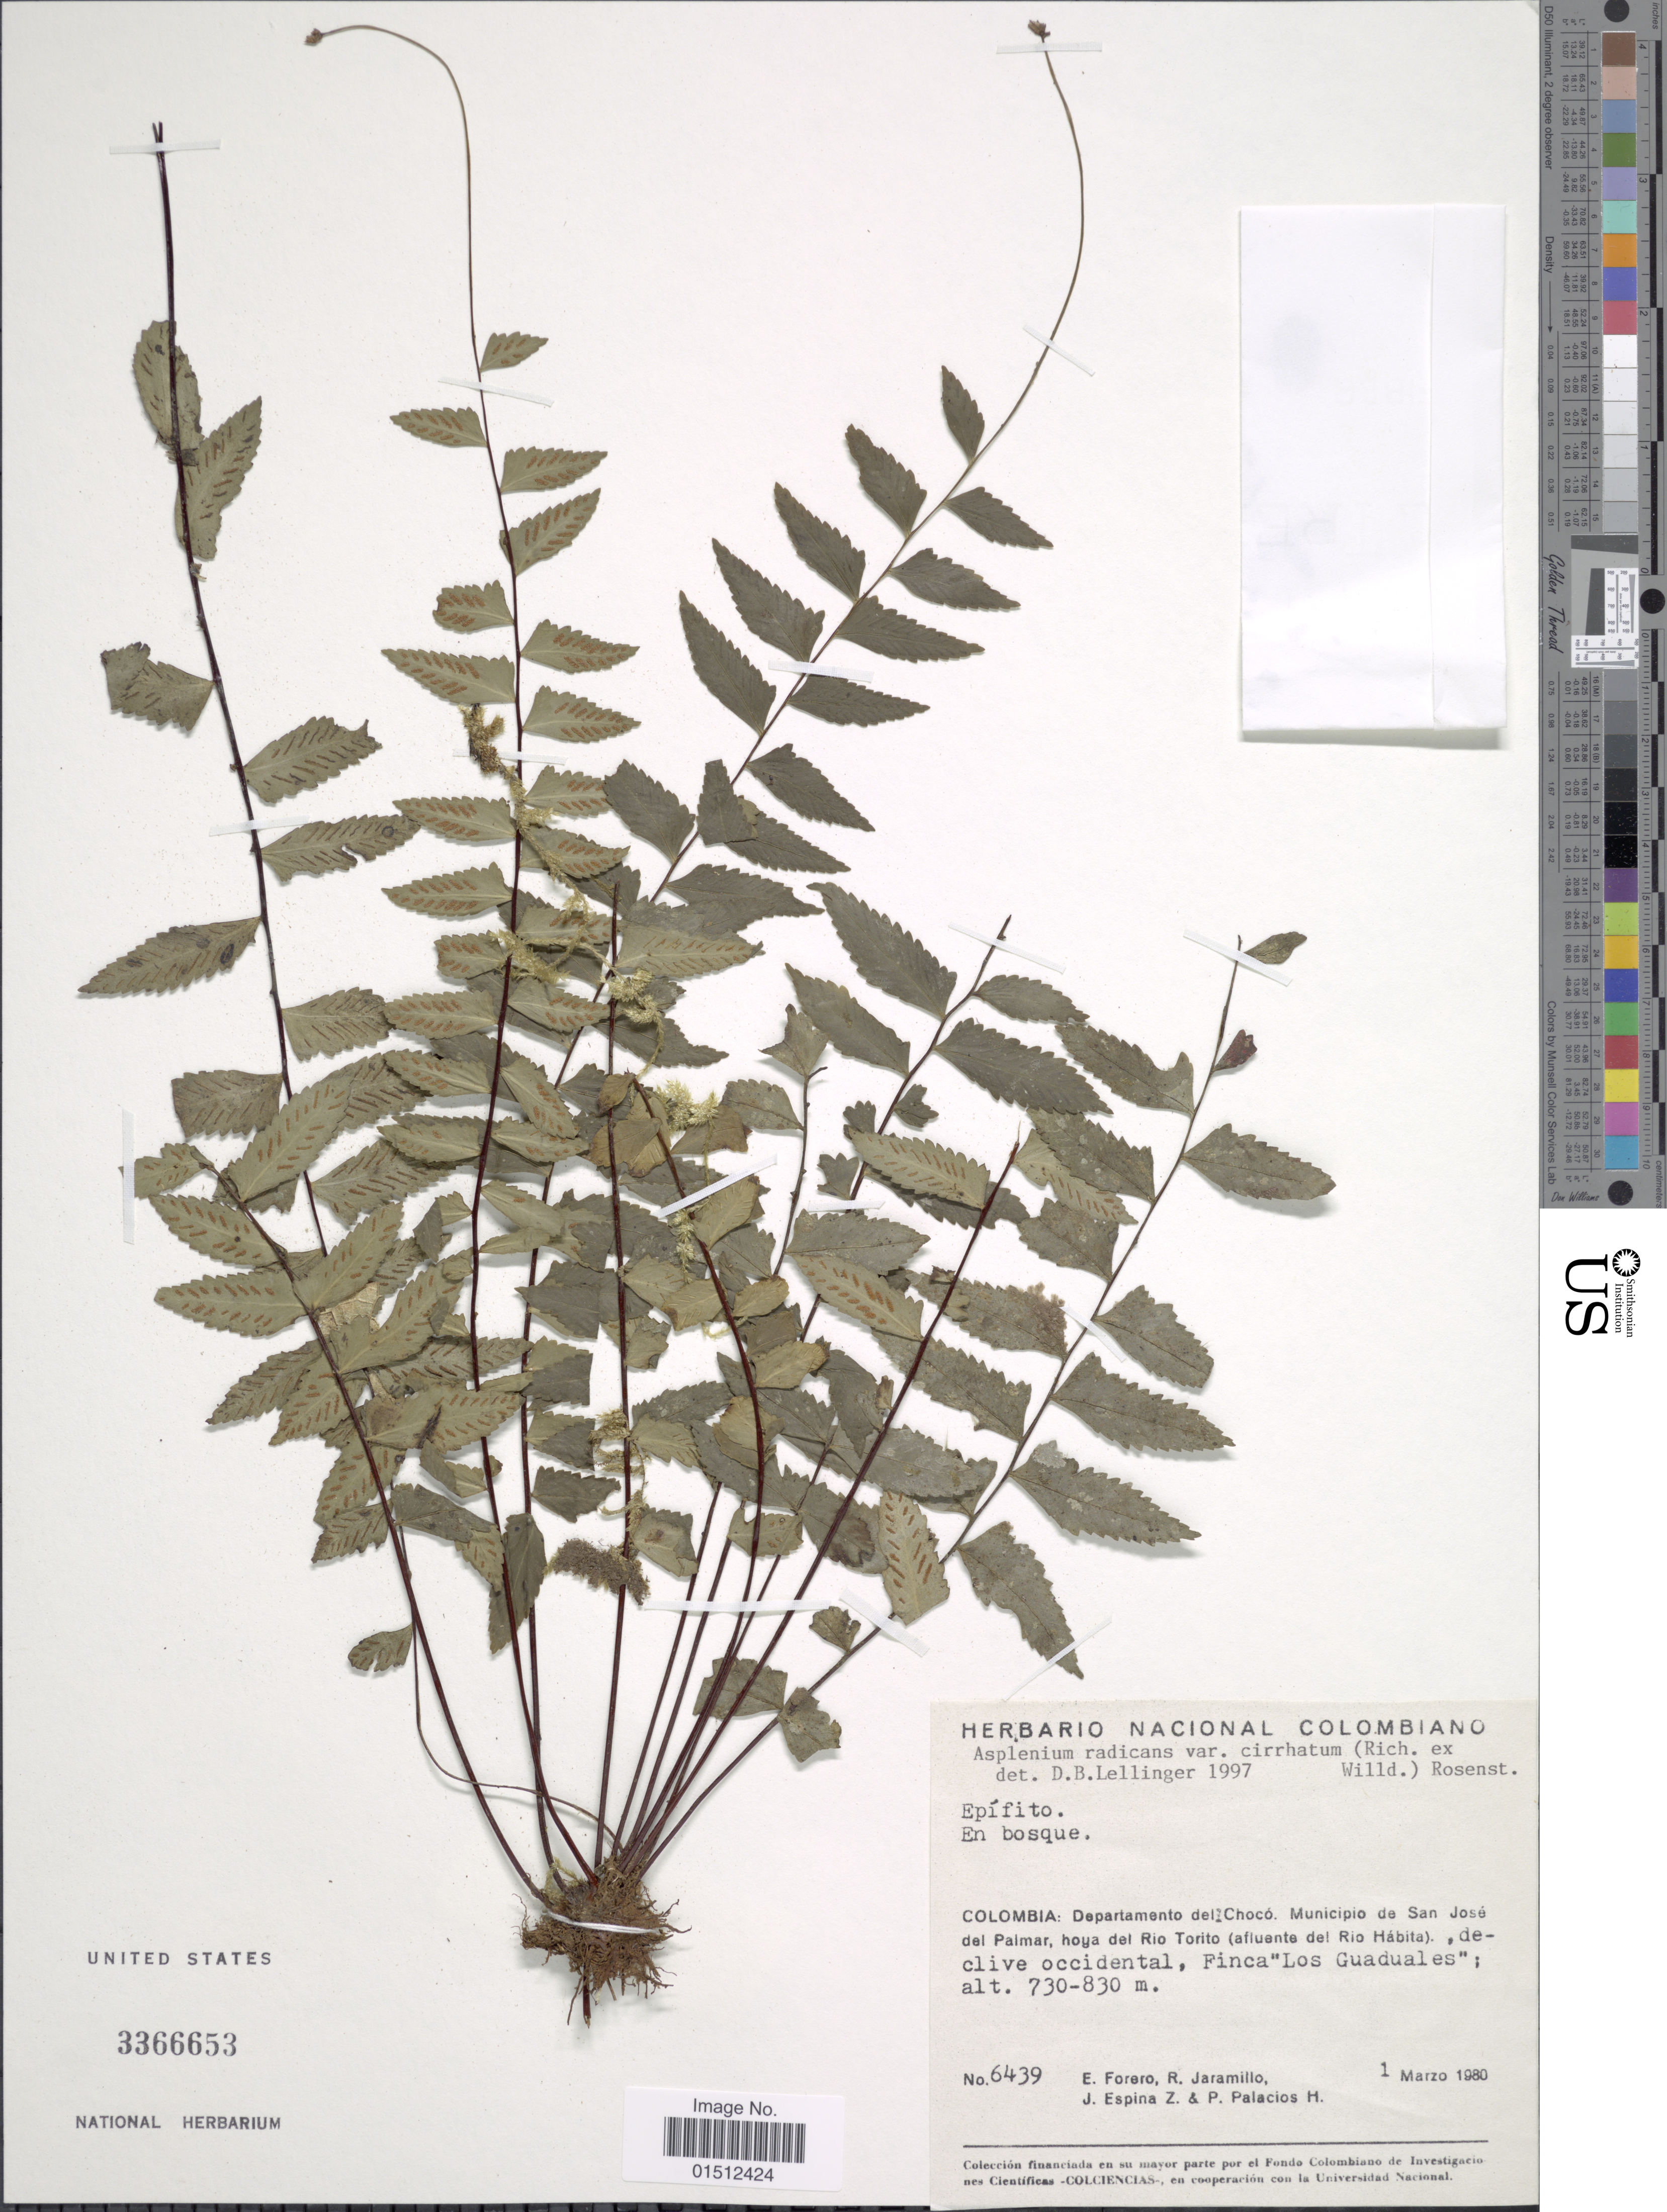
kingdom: Plantae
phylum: Tracheophyta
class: Polypodiopsida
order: Polypodiales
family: Aspleniaceae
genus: Asplenium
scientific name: Asplenium radicans var. cirrhatum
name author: (Rich. ex Willd.) Rosenst.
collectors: E. Forero, R. Jaramillo M., J. Espina Z. & P. Palacios H.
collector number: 6439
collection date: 1980-03-01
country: Colombia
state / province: Chocó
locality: Colombia: Departamento del Choco. Municipio de San Jose del Palmar, hoya del Rio Torito (afluente del Rio Habita), declive occidental, Finca "Los Guaduales".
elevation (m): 730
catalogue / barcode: US 3366653